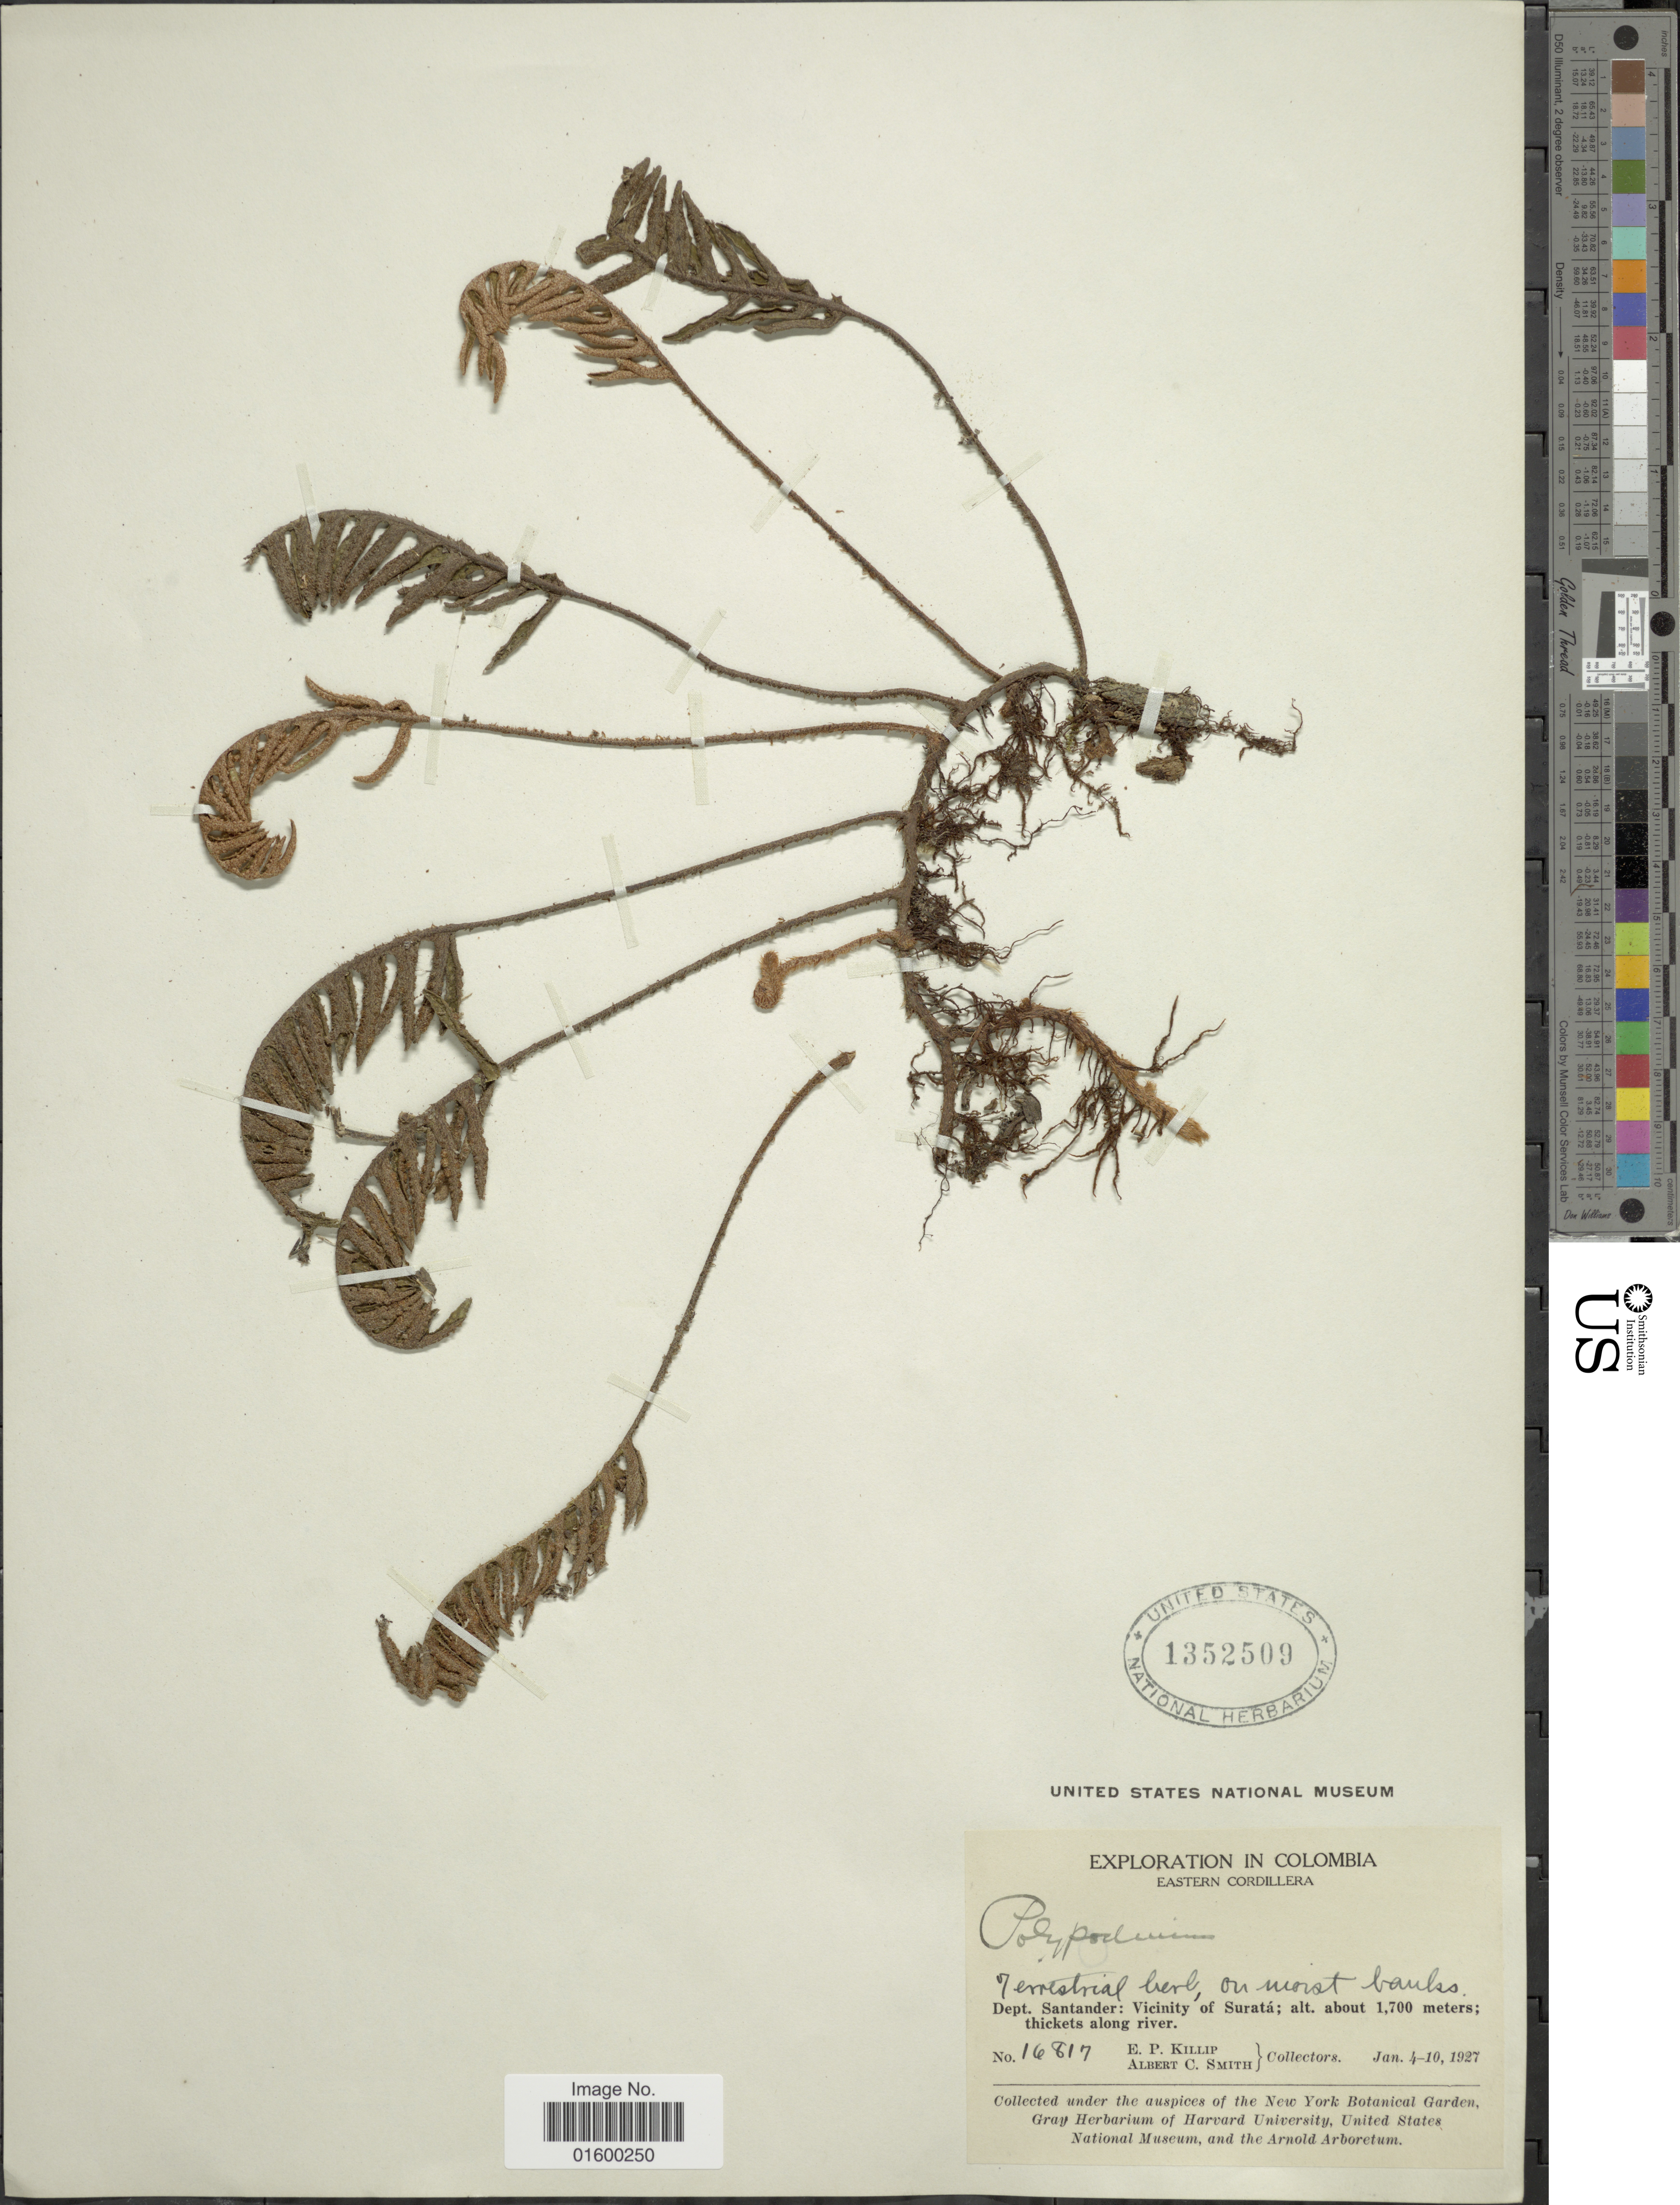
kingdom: Plantae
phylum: Tracheophyta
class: Polypodiopsida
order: Polypodiales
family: Polypodiaceae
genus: Pleopeltis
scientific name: Pleopeltis sp.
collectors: E. P. Killip & A. C. Smith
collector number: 16817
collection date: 1927-01-04/1927-01-10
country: Colombia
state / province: Santander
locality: Eastern Cordillera, Dept. Santander, Vicinity of Surata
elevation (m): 1700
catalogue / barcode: US 1352509